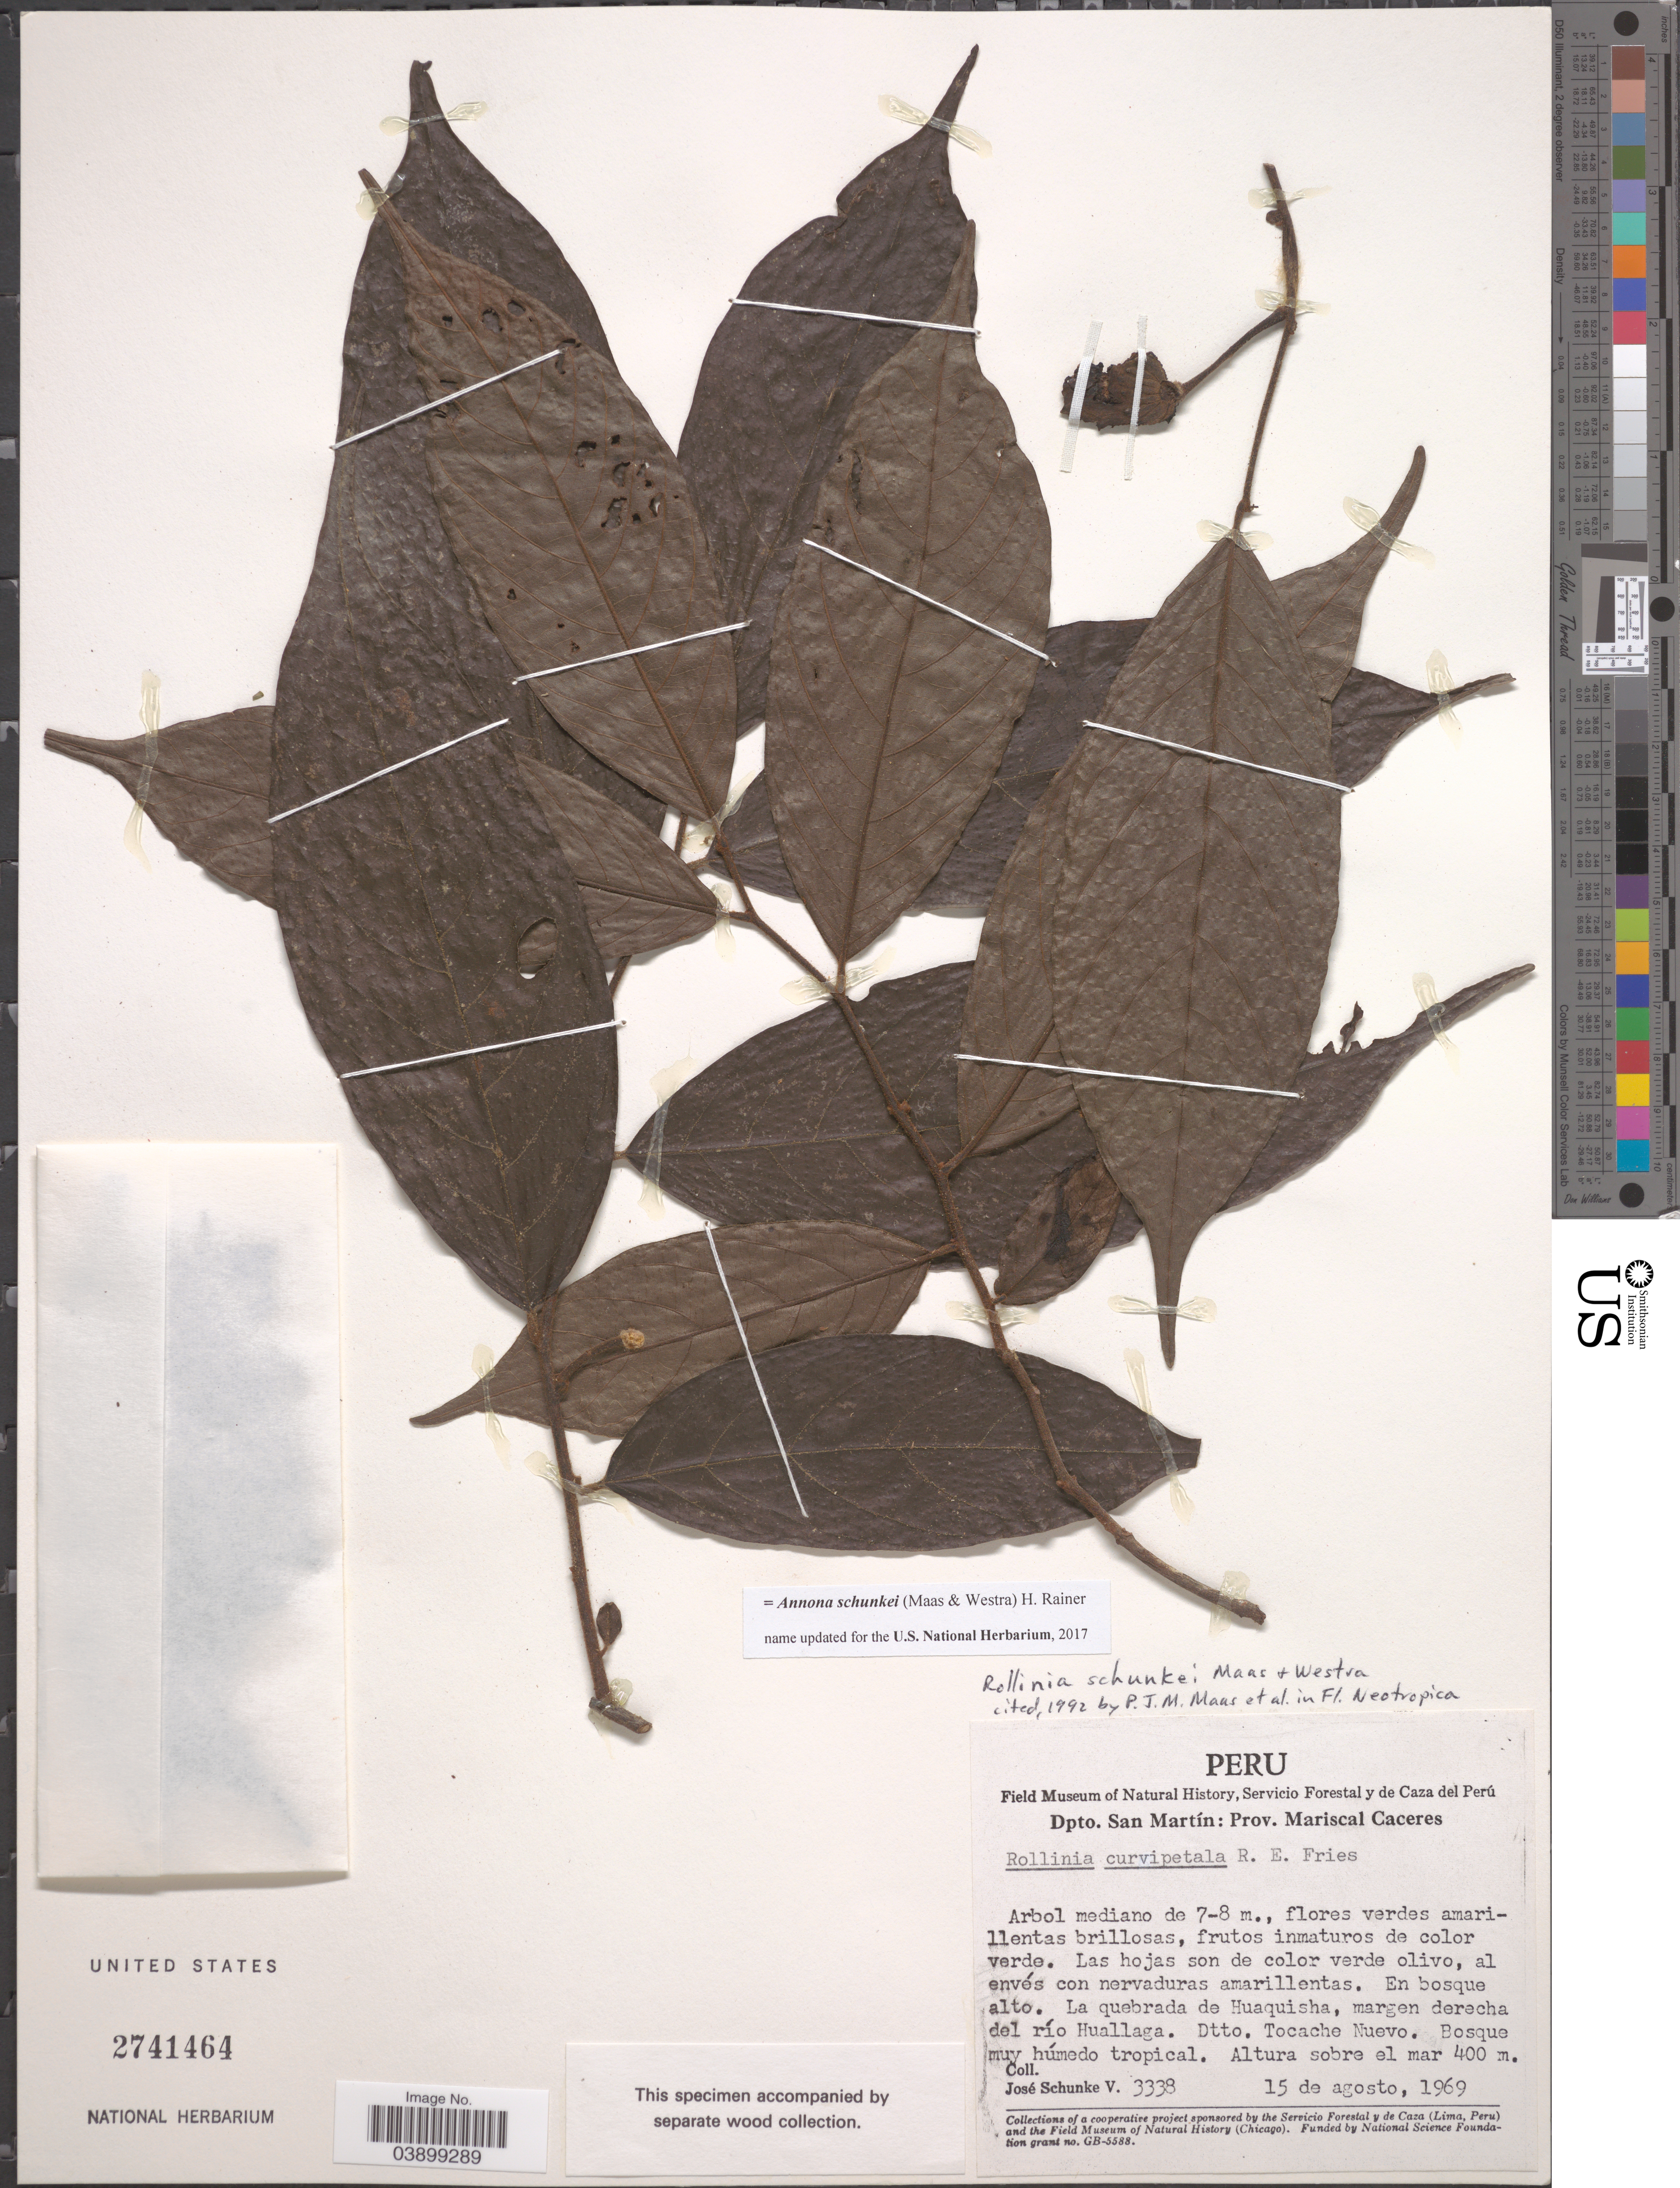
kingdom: Plantae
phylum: Tracheophyta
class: Magnoliopsida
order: Magnoliales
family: Annonaceae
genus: Annona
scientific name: Annona schunkei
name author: (Maas & Westra) H. Rainer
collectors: J. Schunke Vigo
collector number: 3338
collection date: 1969-08-15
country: Peru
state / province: San Martín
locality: Dpto. San Martín: Prov. Mariscal Caceres. La quebrada de Huaquisha, margen derecha del río Huallaga. Dtto. Tocache Nuevo.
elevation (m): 400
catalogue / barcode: US 2741464